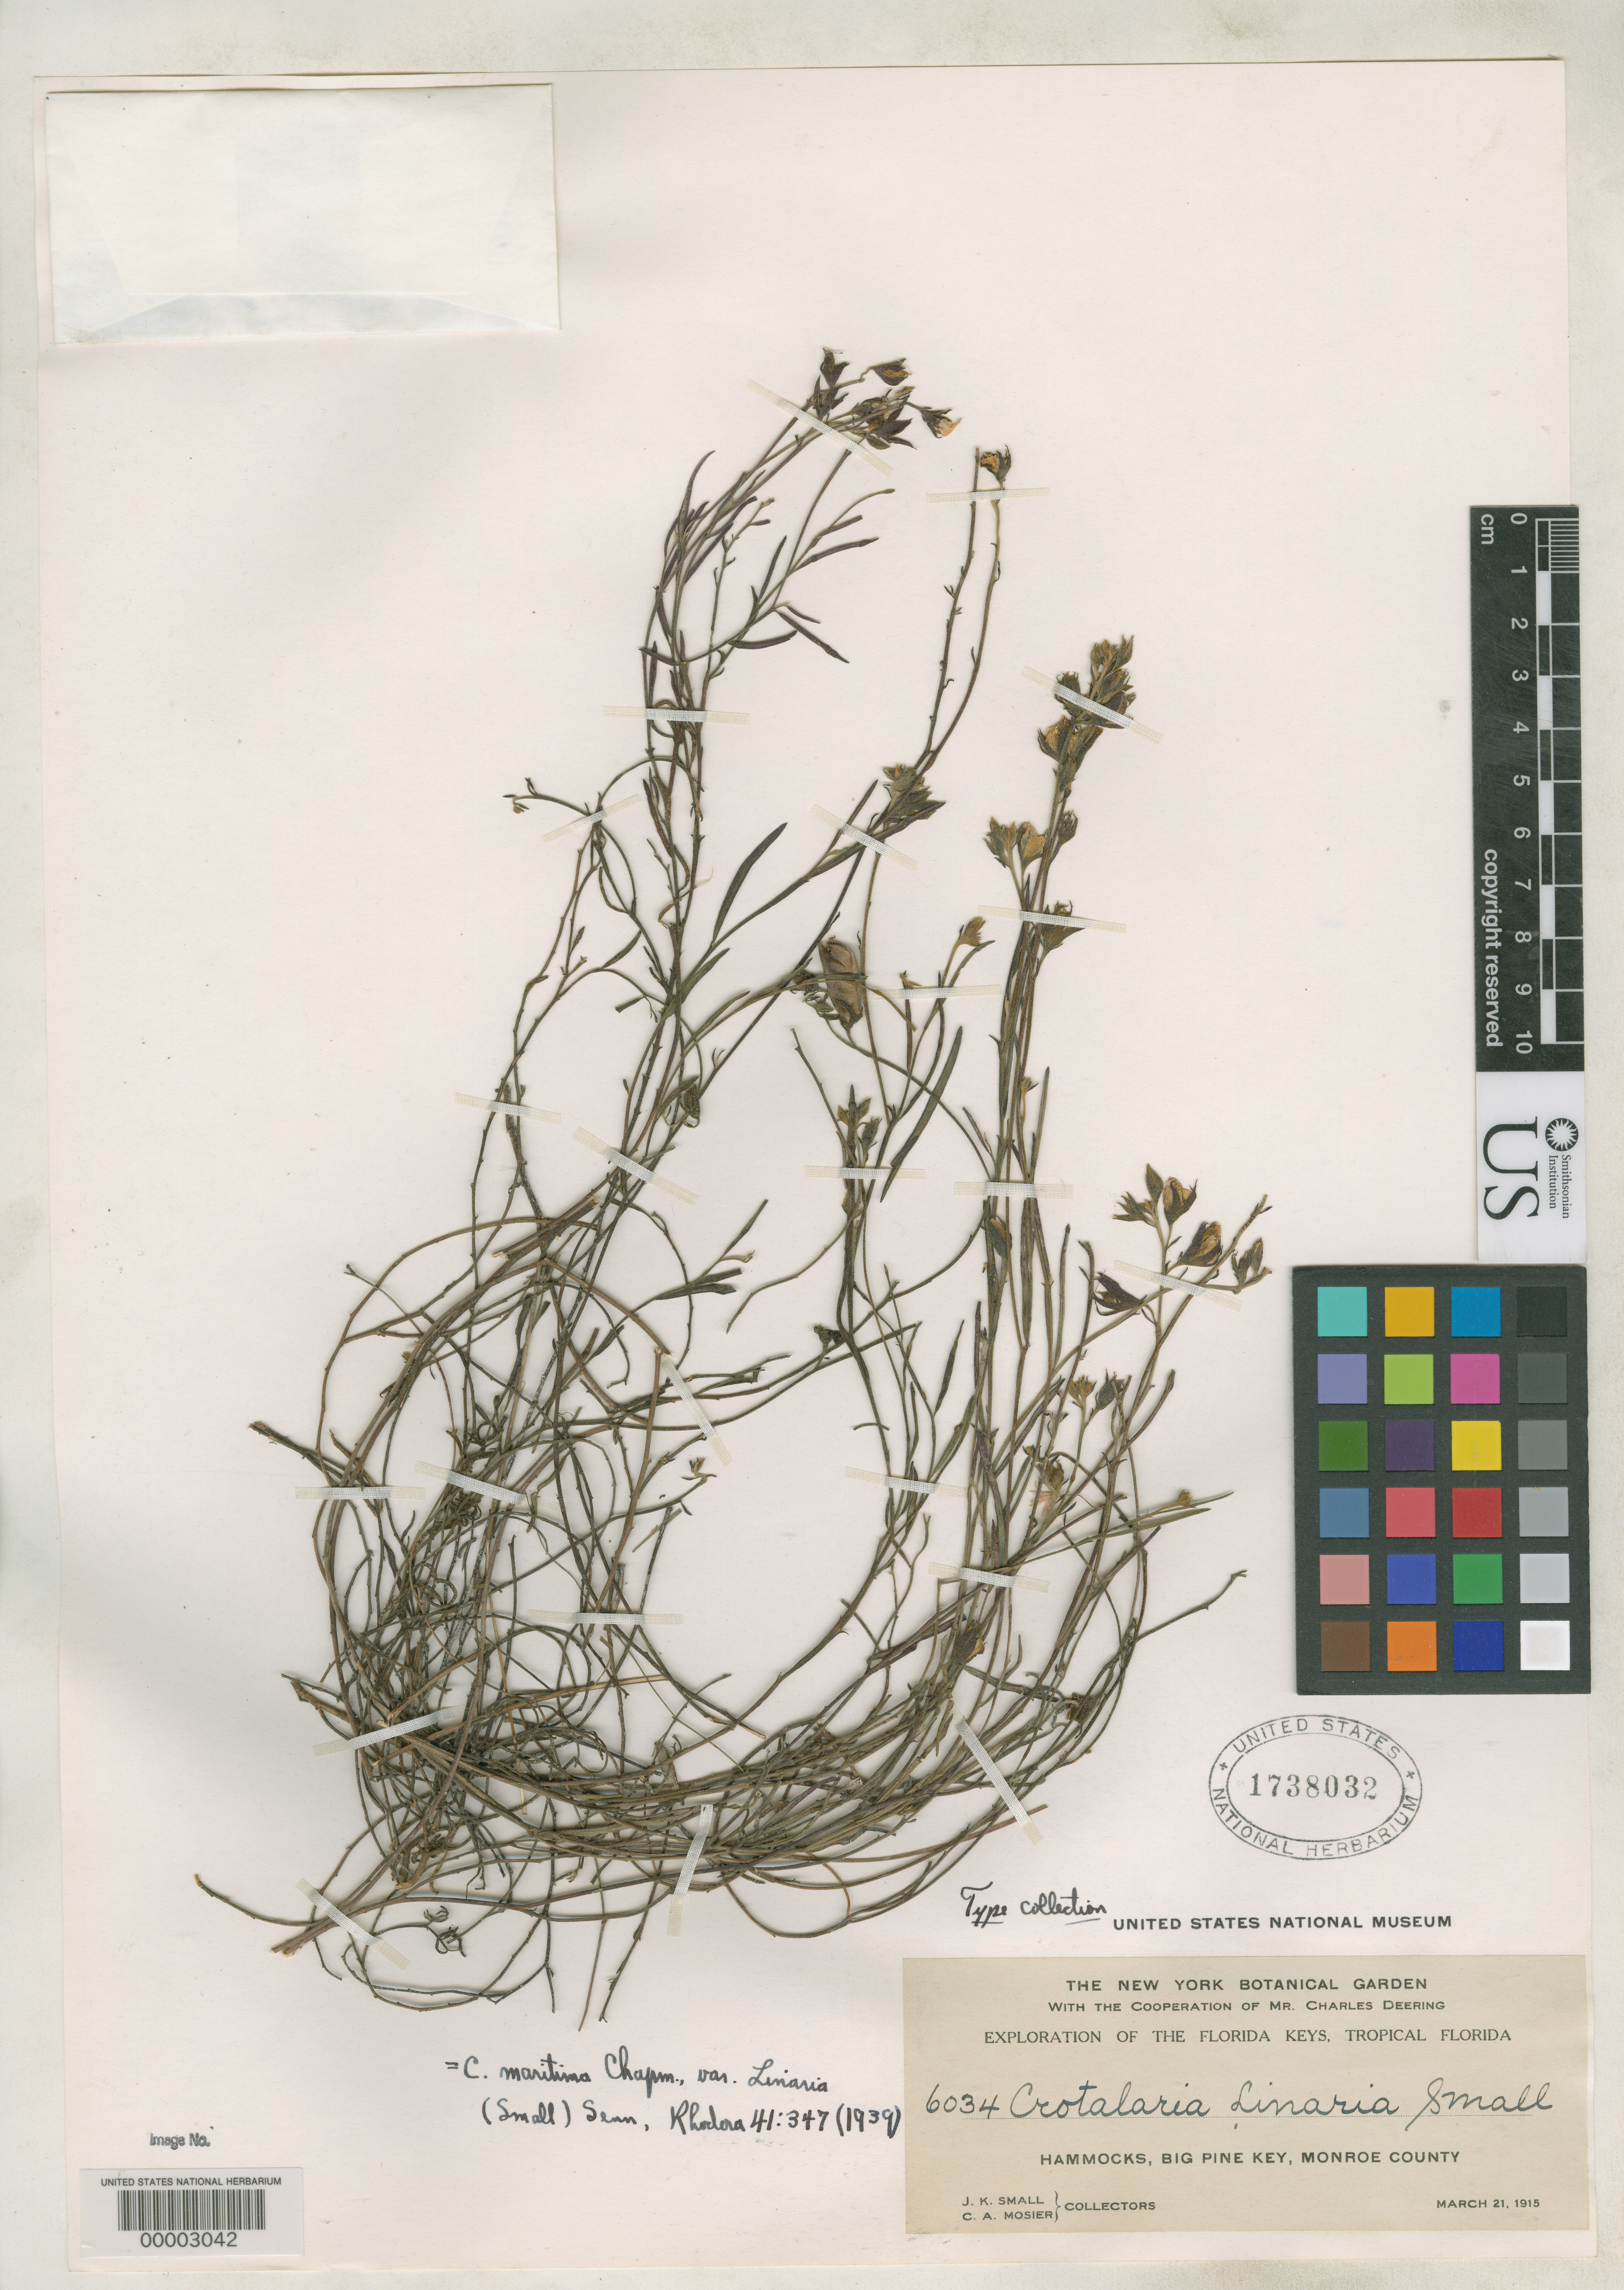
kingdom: Plantae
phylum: Tracheophyta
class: Magnoliopsida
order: Fabales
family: Fabaceae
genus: Crotalaria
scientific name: Crotalaria linaria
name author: Small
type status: Type Fragment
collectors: J. K. Small & C. A. Mosier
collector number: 6034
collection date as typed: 21 Mar 1915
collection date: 1915-03-21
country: United States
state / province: Florida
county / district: Monroe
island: Big Pine Key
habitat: Hammocks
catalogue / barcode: US 1738032